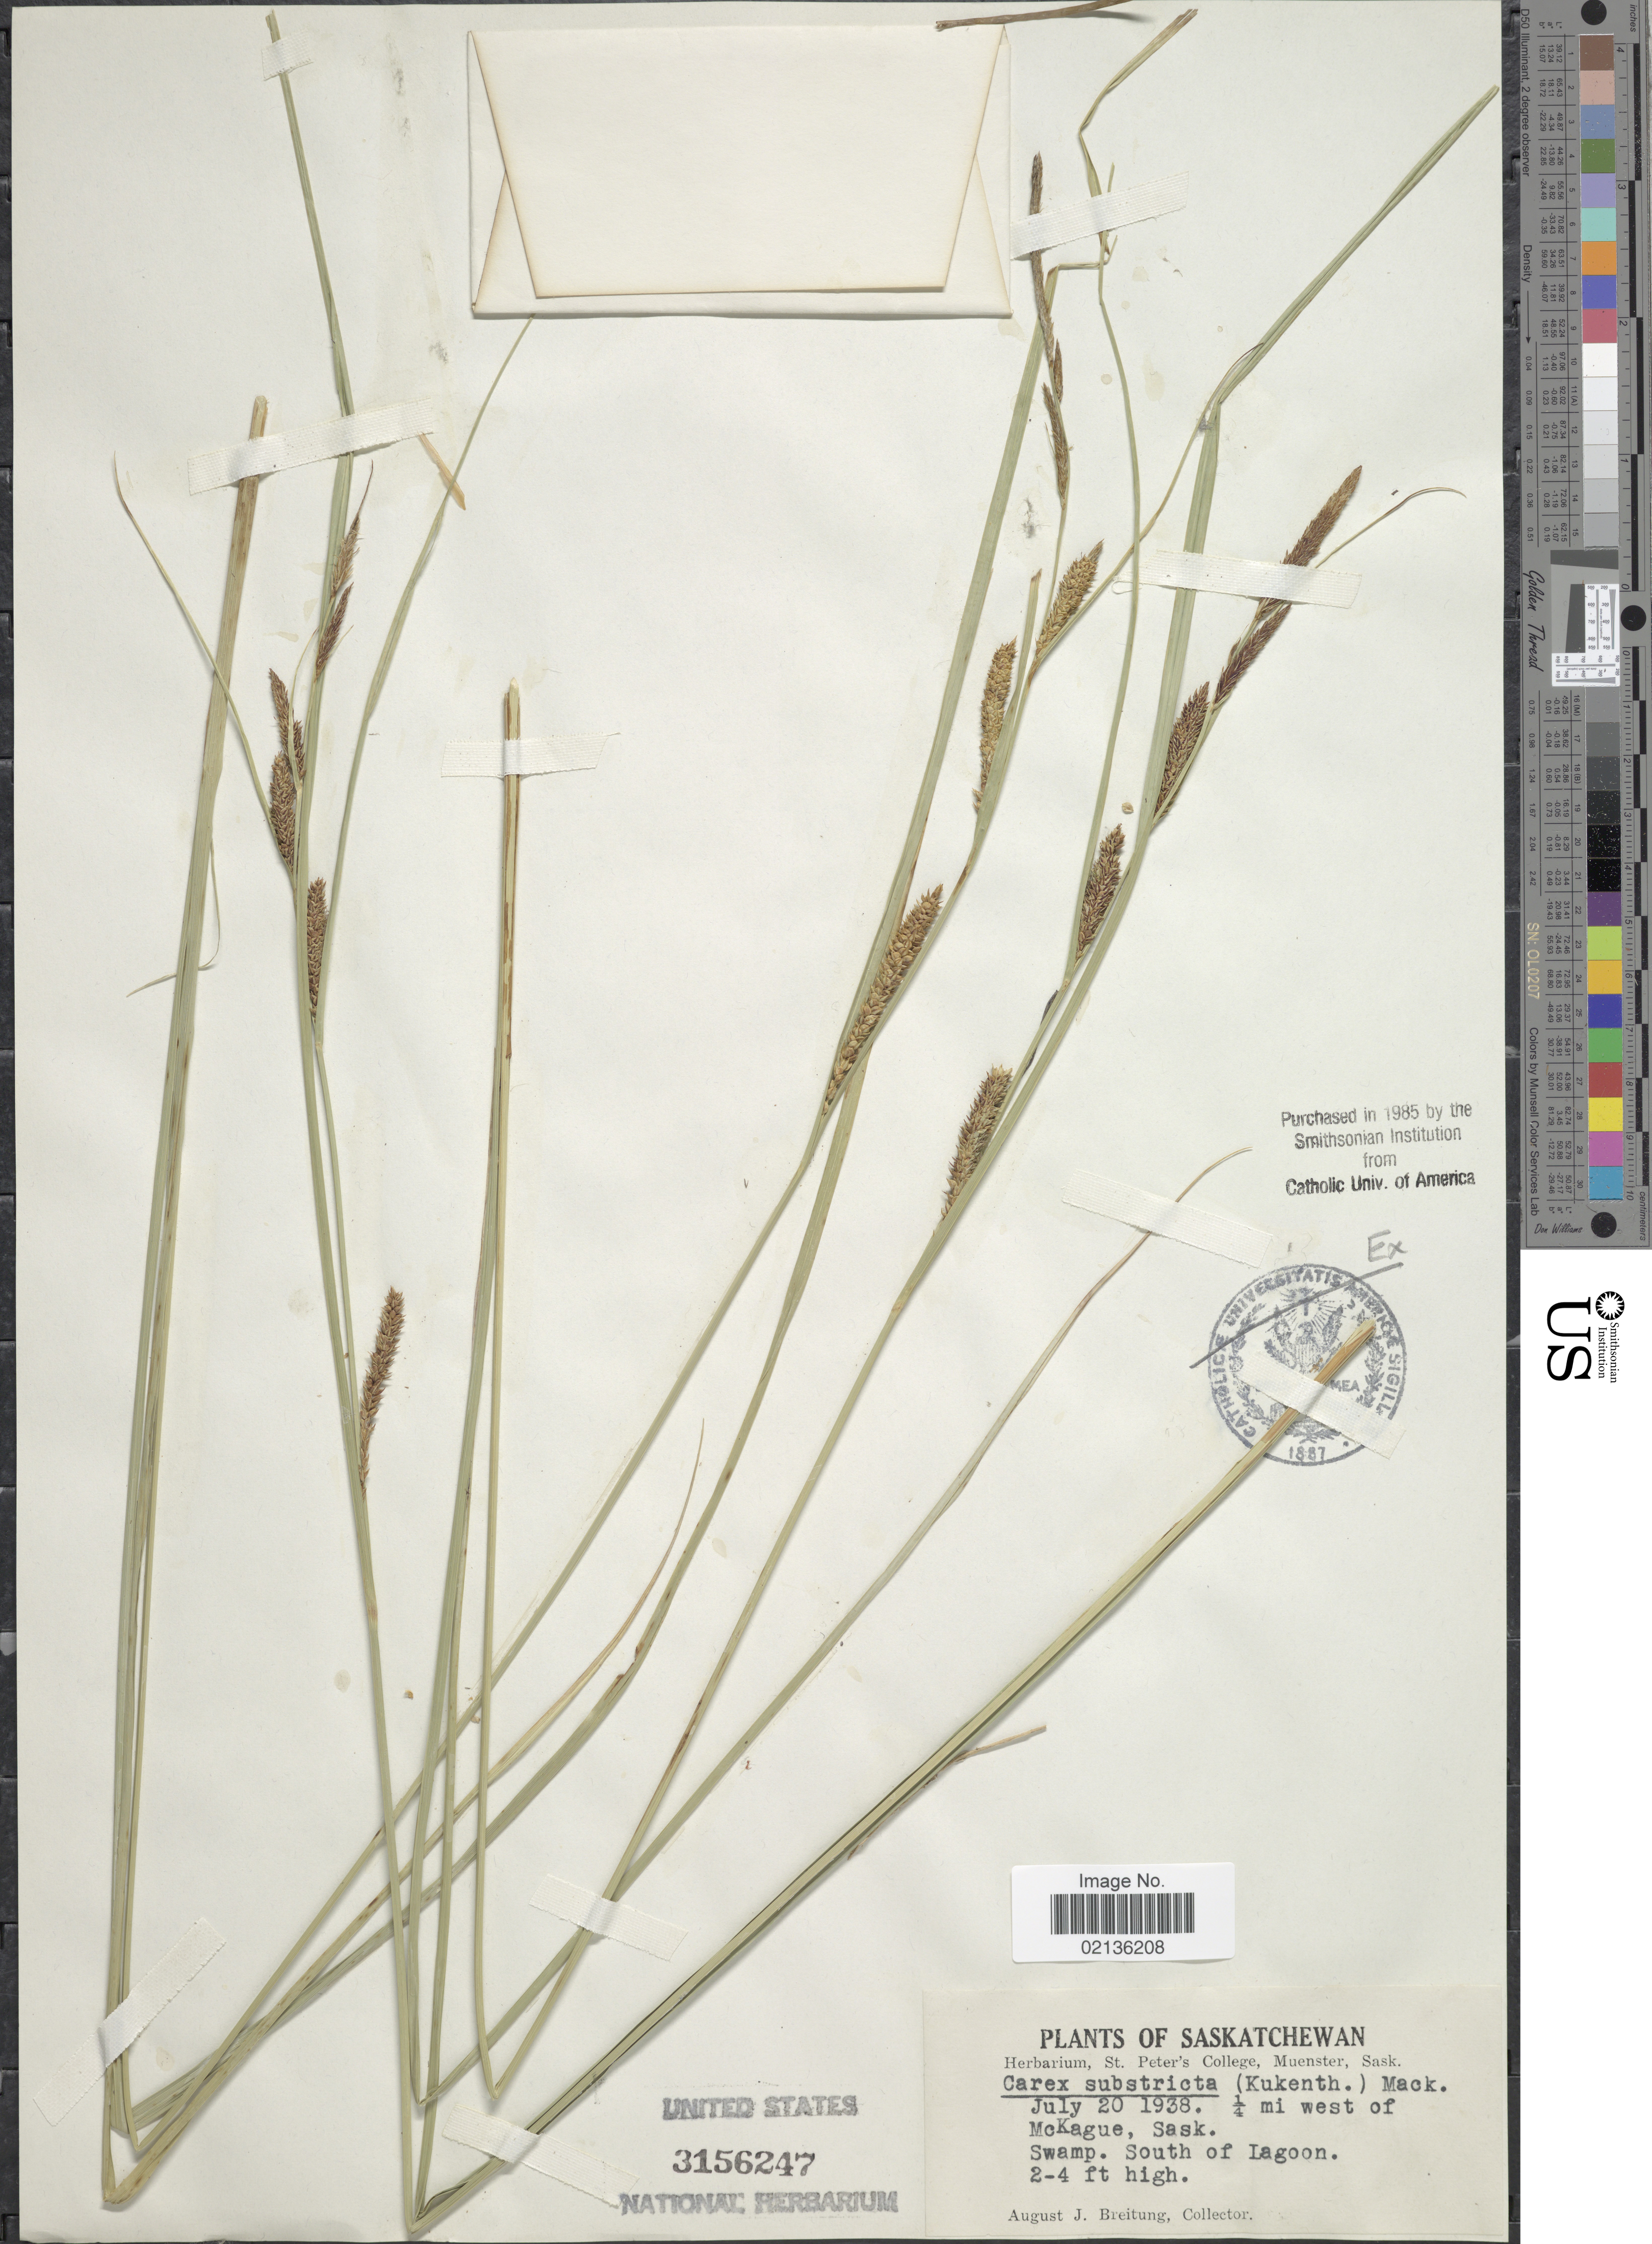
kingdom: Plantae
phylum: Tracheophyta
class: Liliopsida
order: Poales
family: Cyperaceae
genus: Carex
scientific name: Carex aquatilis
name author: Wahlenb.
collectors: A. Breitung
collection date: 1938-07-20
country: Canada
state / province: Saskatchewan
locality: ¼ mi west of McKague, Sask. South of Lagoon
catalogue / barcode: US 3156247